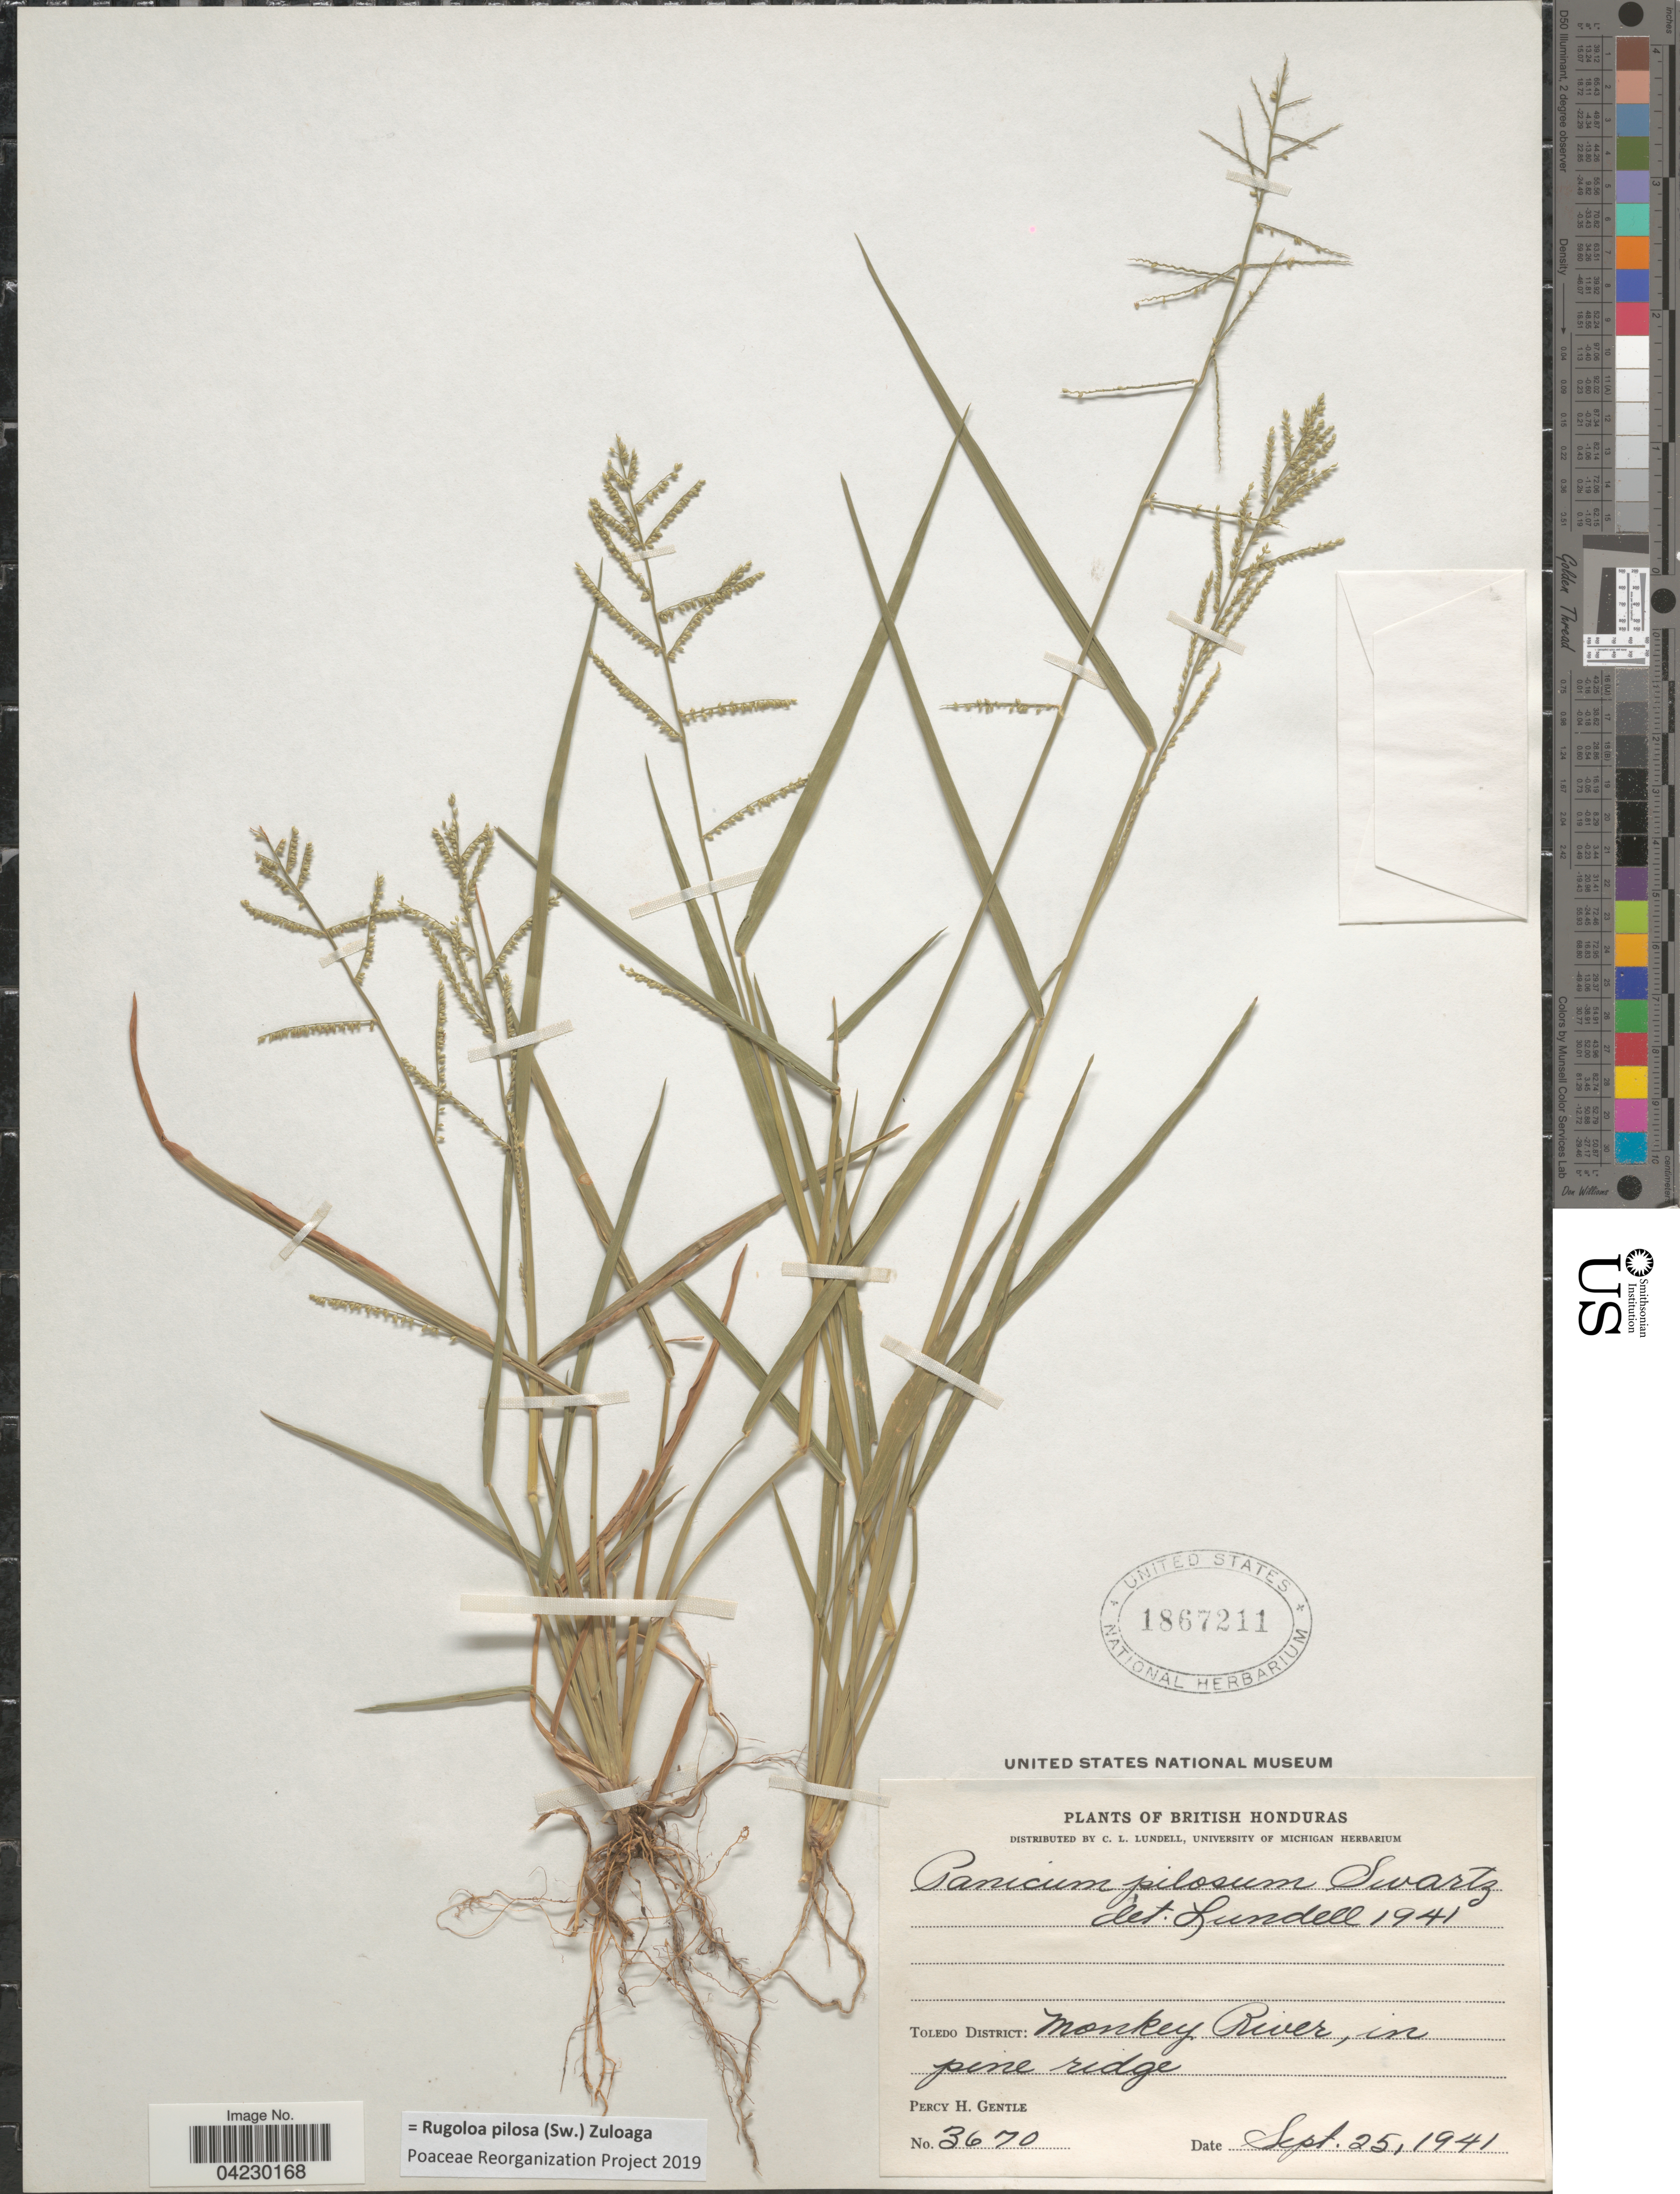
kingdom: Plantae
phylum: Tracheophyta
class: Liliopsida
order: Poales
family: Poaceae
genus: Rugoloa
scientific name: Rugoloa pilosa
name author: (Sw.) Zuloaga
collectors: P. H. Gentle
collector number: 3670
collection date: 1941-09-25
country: Belize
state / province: Toledo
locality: British Honduras. Toledo District: Monkey River, in pine ridge.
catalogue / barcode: US 1867211